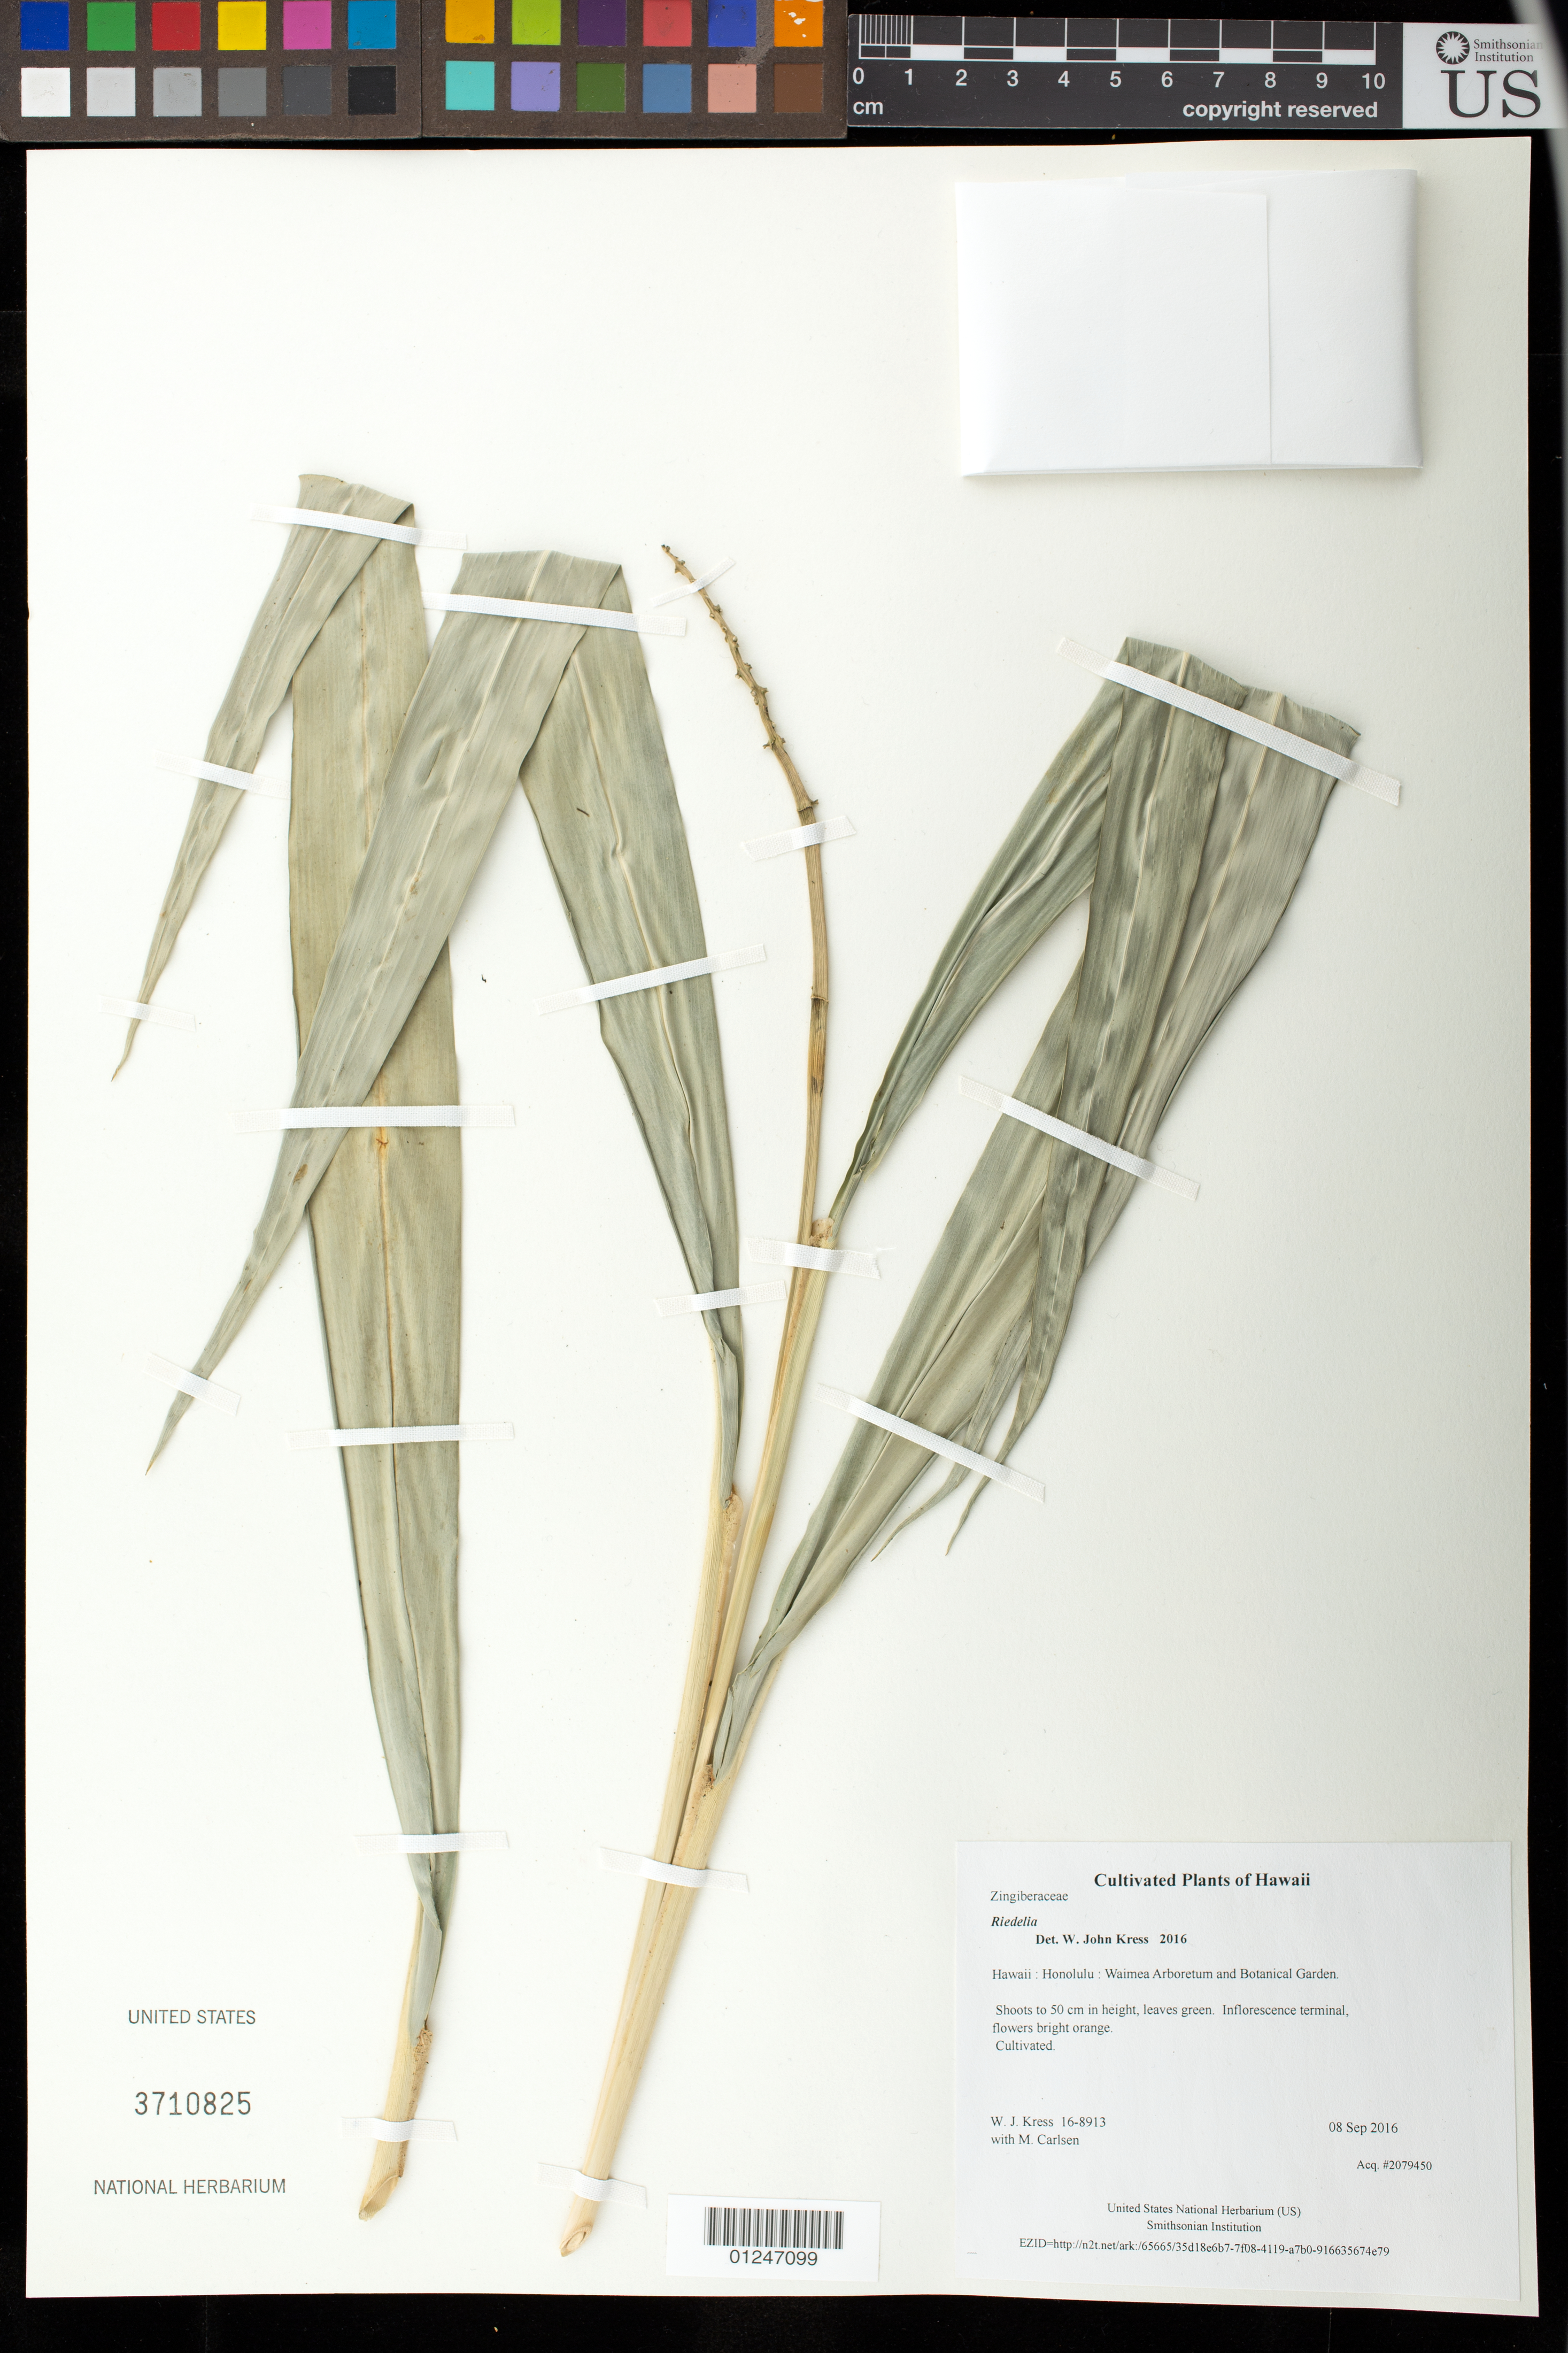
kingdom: Plantae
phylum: Tracheophyta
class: Liliopsida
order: Zingiberales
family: Zingiberaceae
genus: Riedelia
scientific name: Riedelia sp.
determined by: Kress, W. J., (US), Smithsonian Institution - National Museum of Natural History (UNITED STATES)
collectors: W. J. Kress & M. M. Carlsen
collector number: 16-8913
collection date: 2016-09-08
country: United States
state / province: Hawaii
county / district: Honolulu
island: Oahu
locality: Waimea Arboretum and Botanical Garden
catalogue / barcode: US 3710825